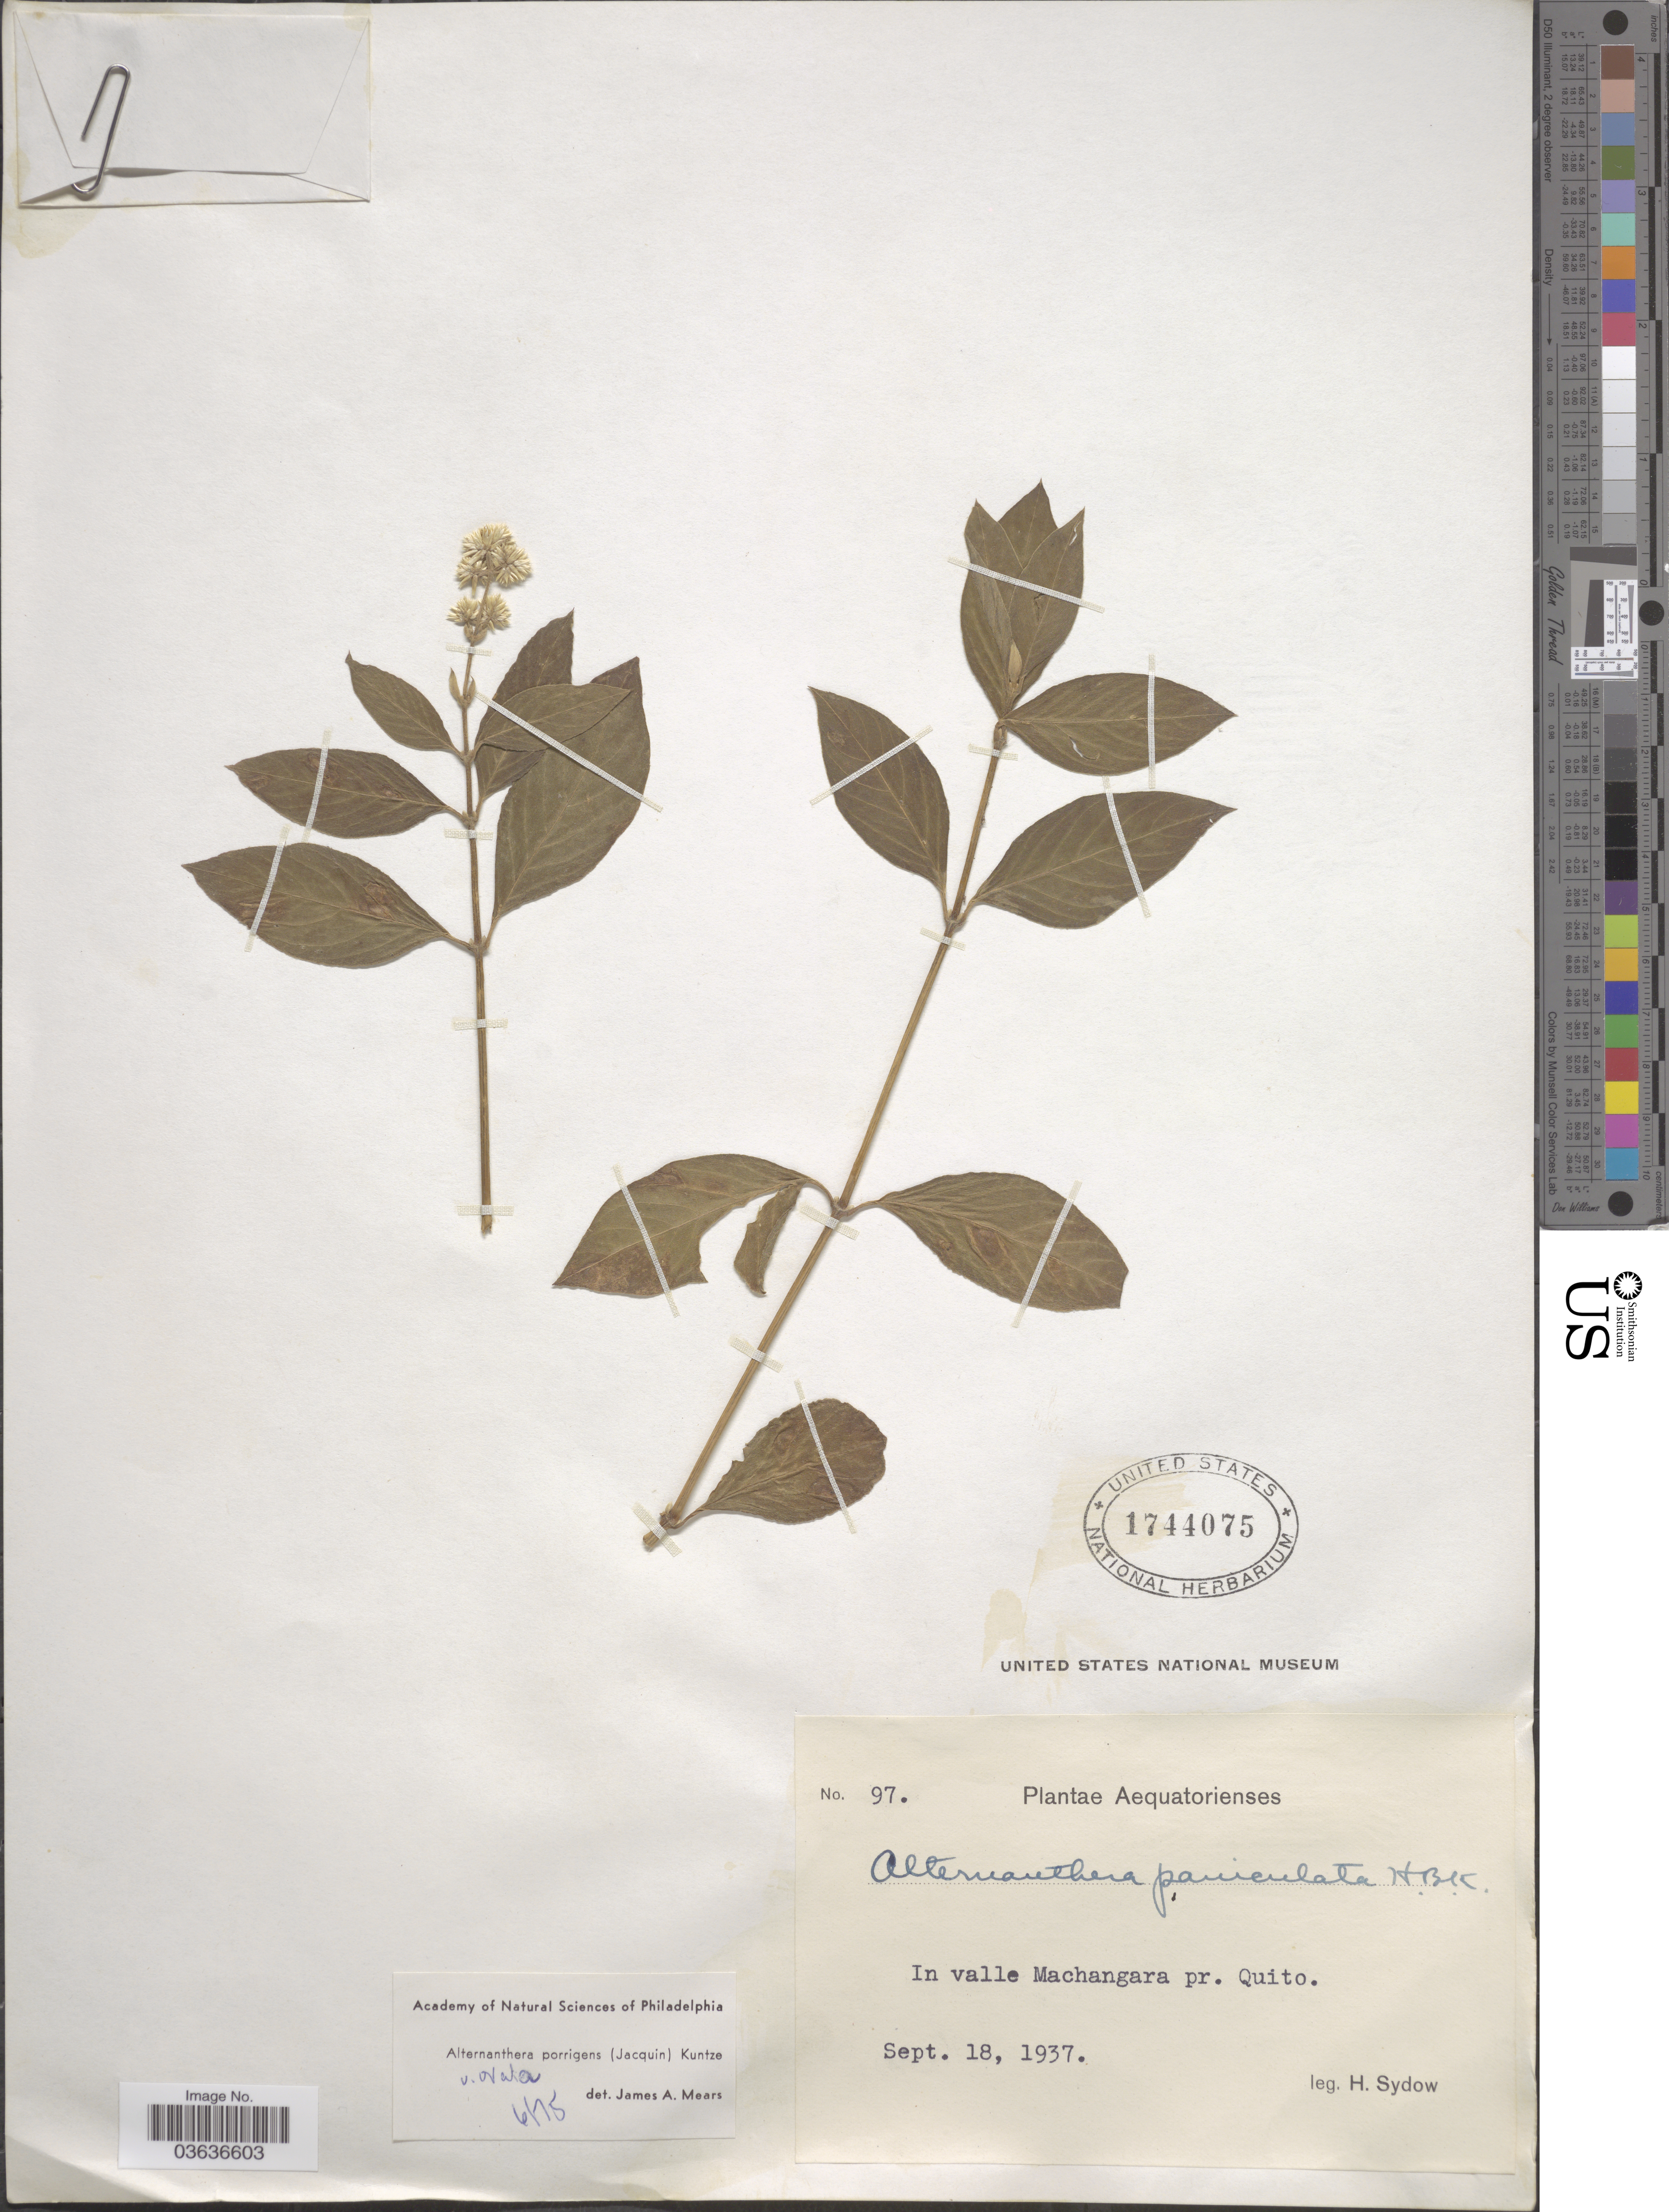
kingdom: Plantae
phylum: Tracheophyta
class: Magnoliopsida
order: Caryophyllales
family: Amaranthaceae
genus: Alternanthera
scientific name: Alternanthera porrigens var. ovata Mears var. nov. ined.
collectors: H. Sydow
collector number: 97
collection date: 1937-09-18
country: Ecuador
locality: In valle Machangara pr. Quito.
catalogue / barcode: US 1744075